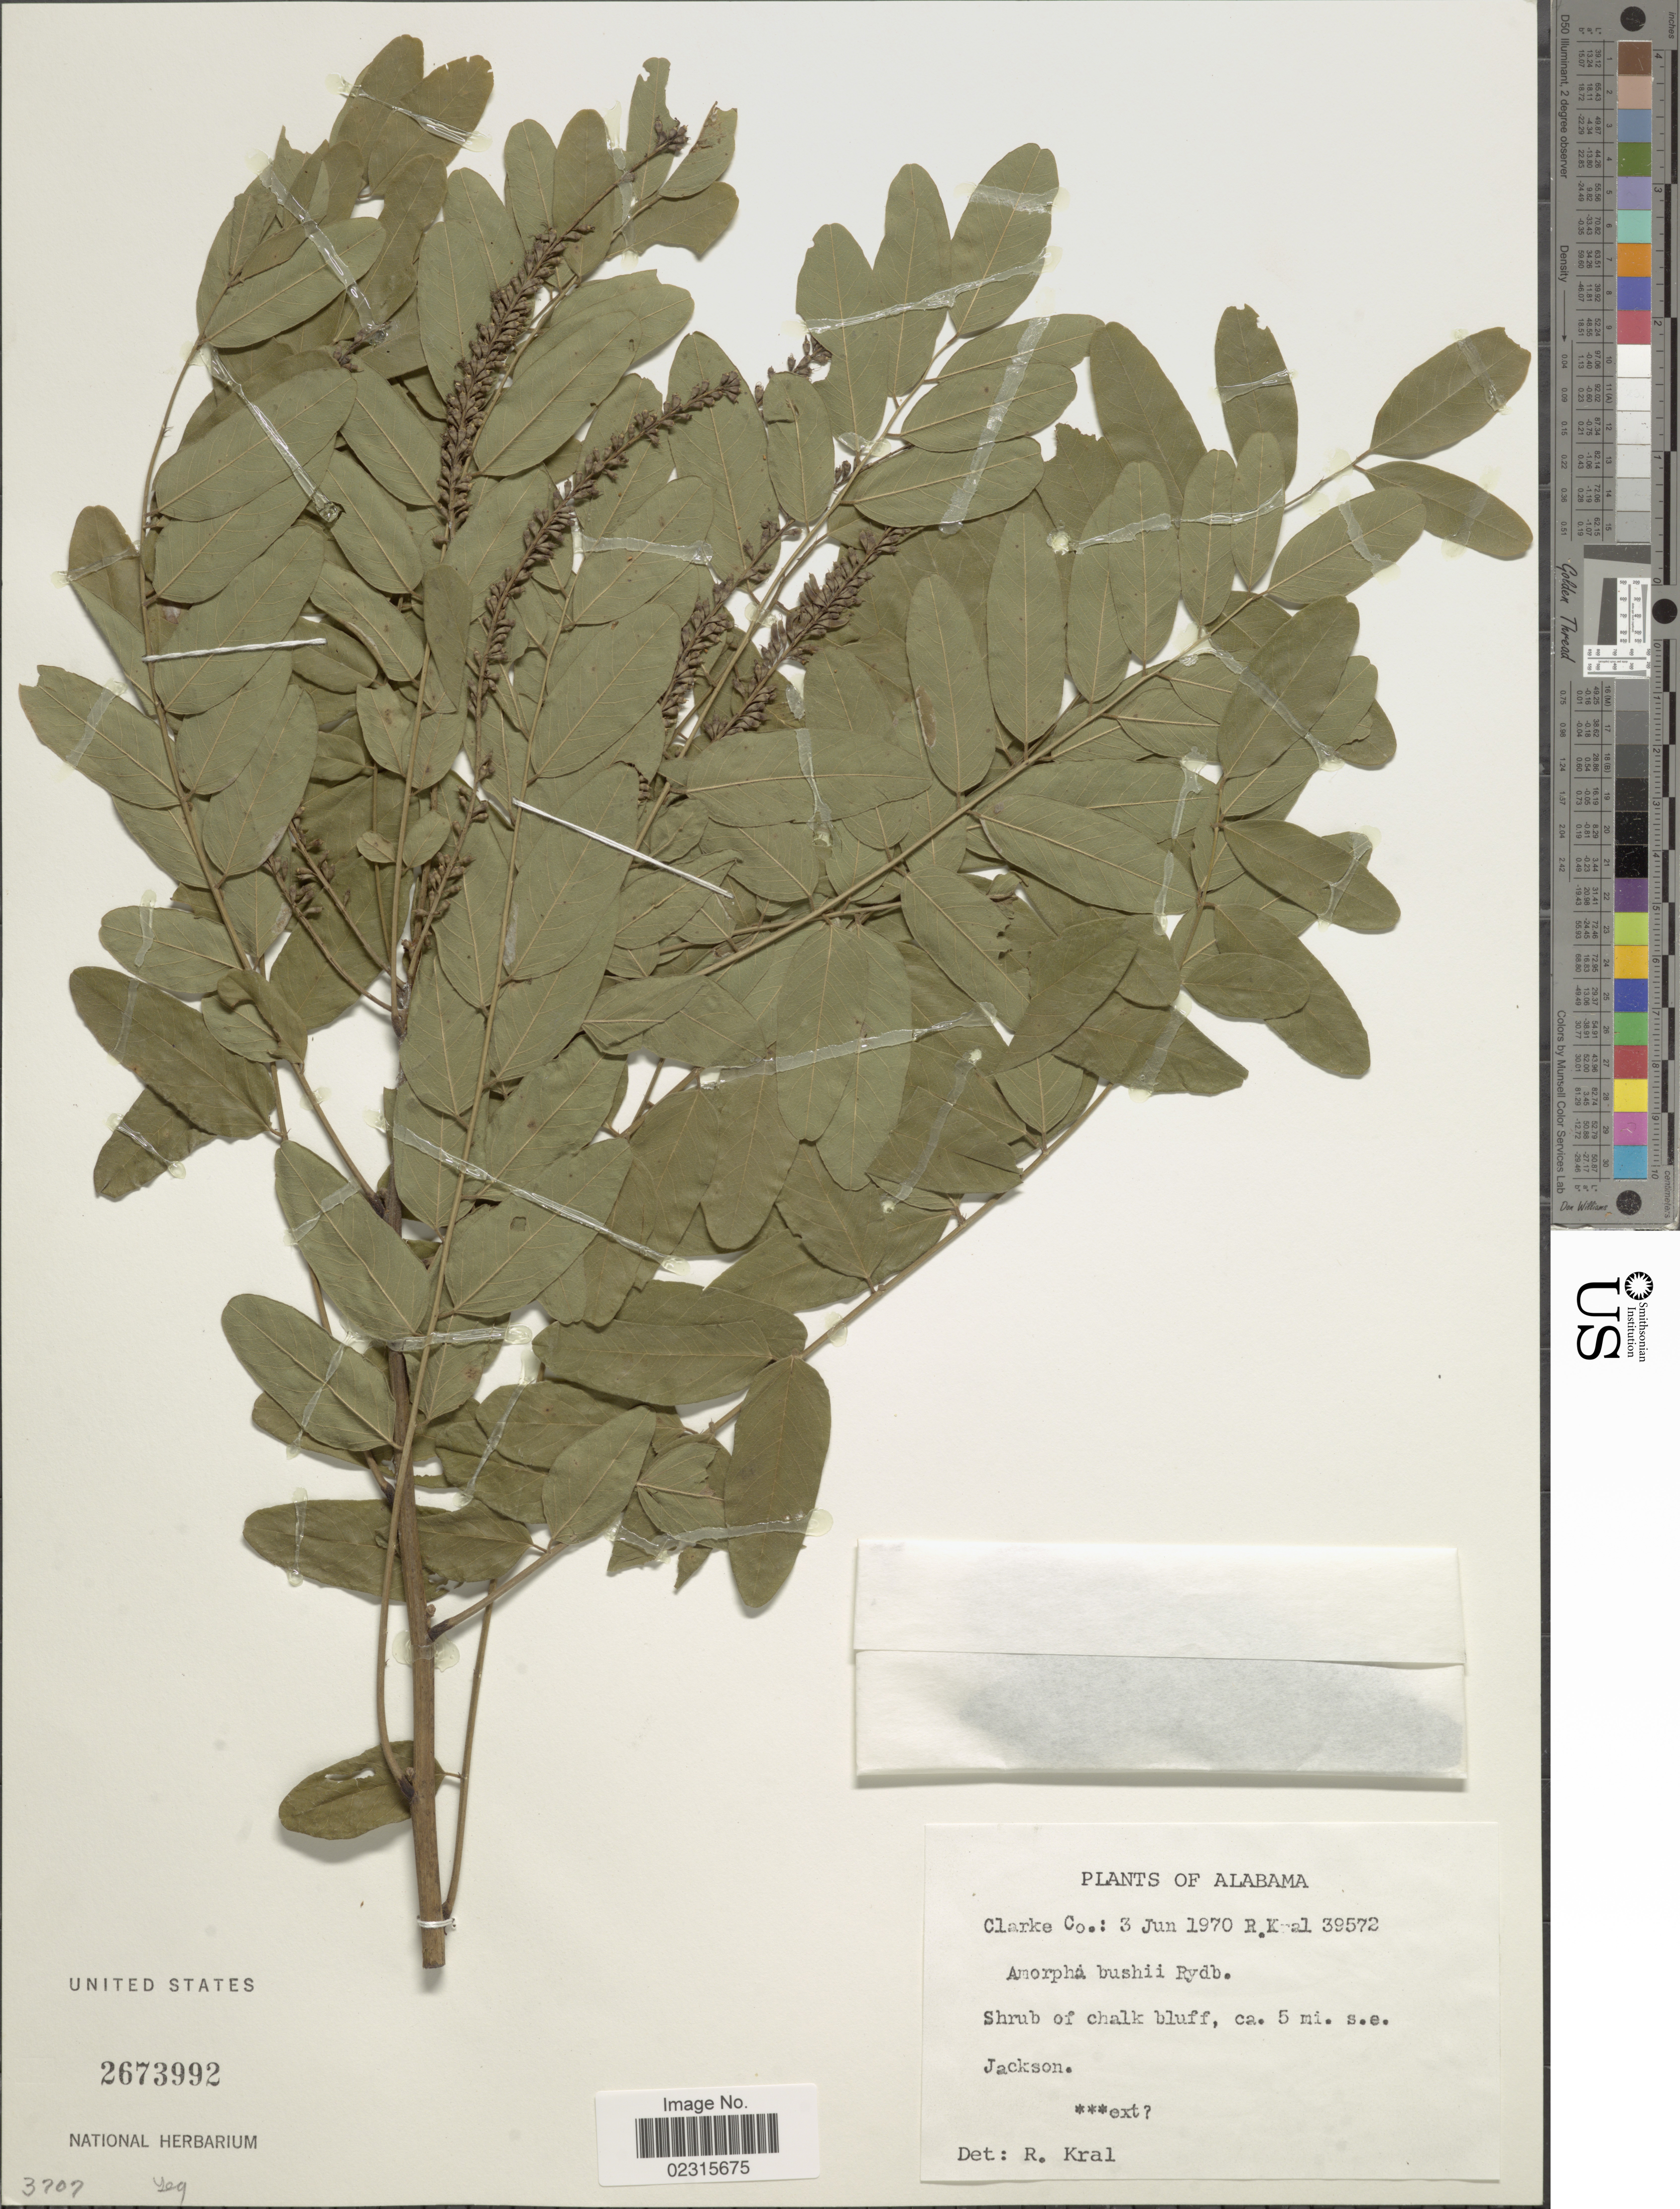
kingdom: Plantae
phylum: Tracheophyta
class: Magnoliopsida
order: Fabales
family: Fabaceae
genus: Amorpha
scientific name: Amorpha bushii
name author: Rydb.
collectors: R. Kral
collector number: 39572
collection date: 1970-06-03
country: United States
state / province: Alabama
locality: Clarke Co.: 5 mi. s.e. Jackson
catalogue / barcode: US 2673992